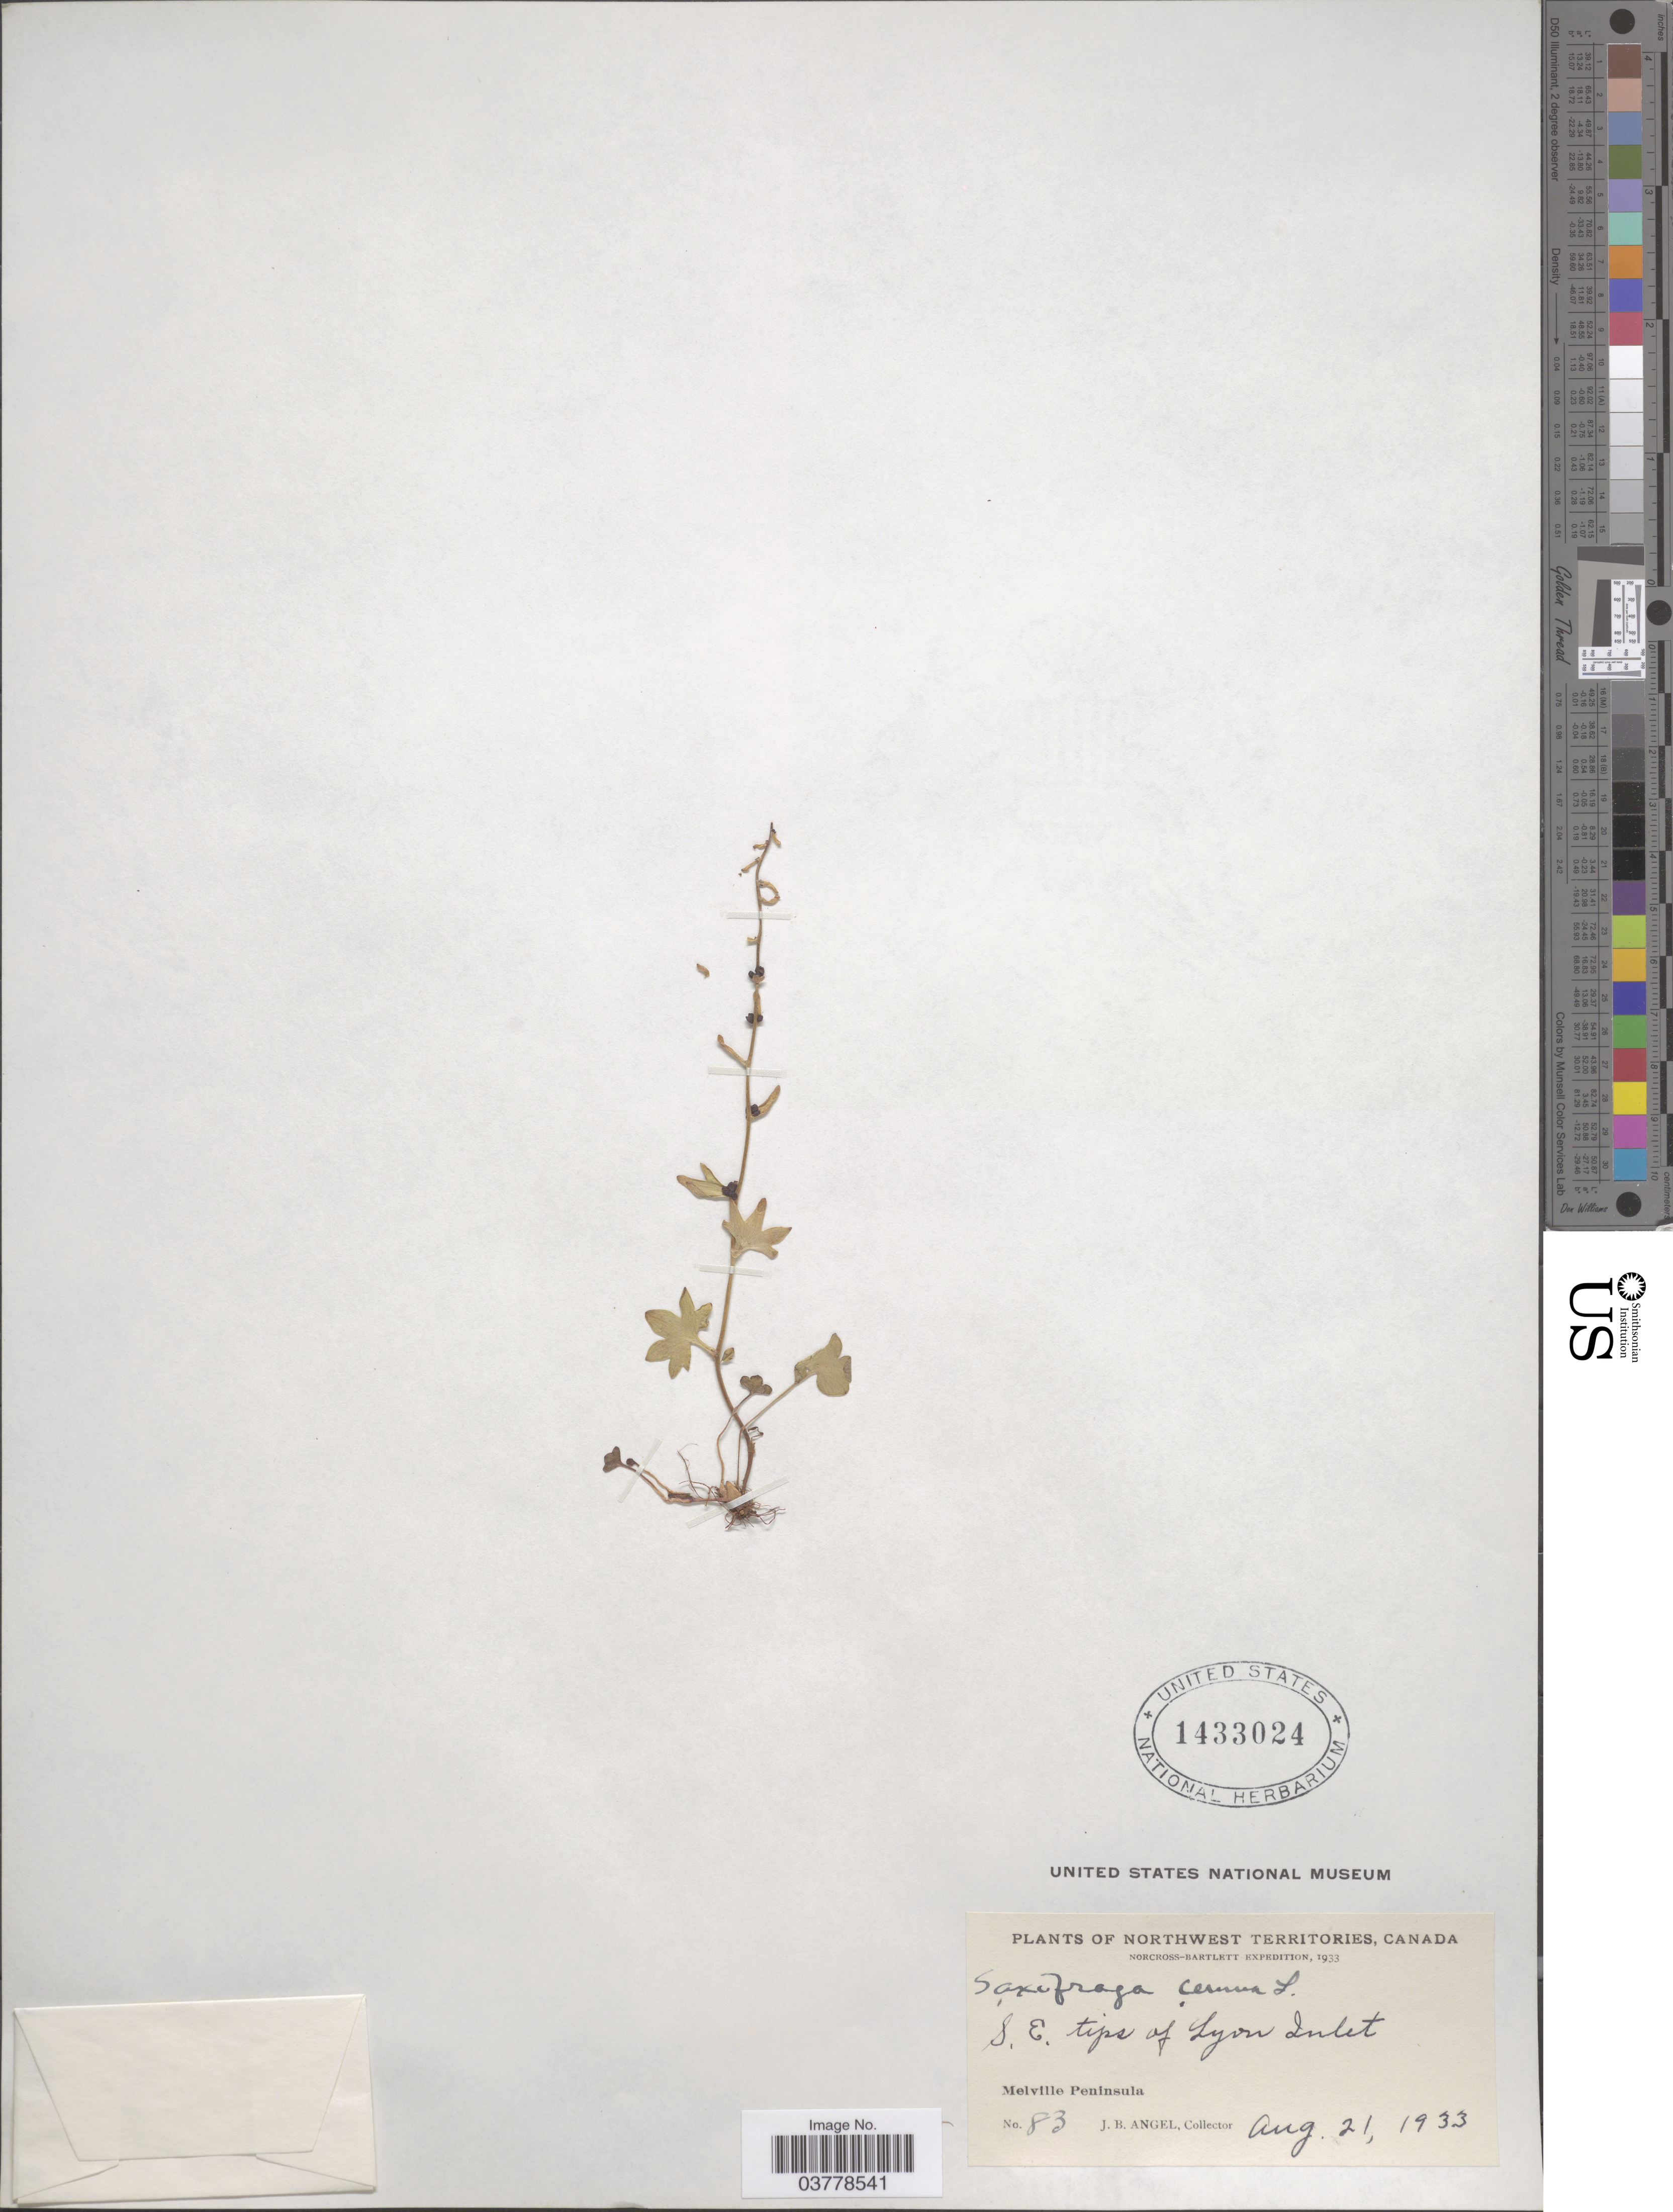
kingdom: Plantae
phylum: Tracheophyta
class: Magnoliopsida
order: Saxifragales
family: Saxifragaceae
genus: Saxifraga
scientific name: Saxifraga cernua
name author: L.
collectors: J. Angel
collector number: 83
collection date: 1933-08-21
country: Canada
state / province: Northwest Territories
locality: S. E. tips of Lyon Inlet, Melville Peninsula.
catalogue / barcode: US 1433024